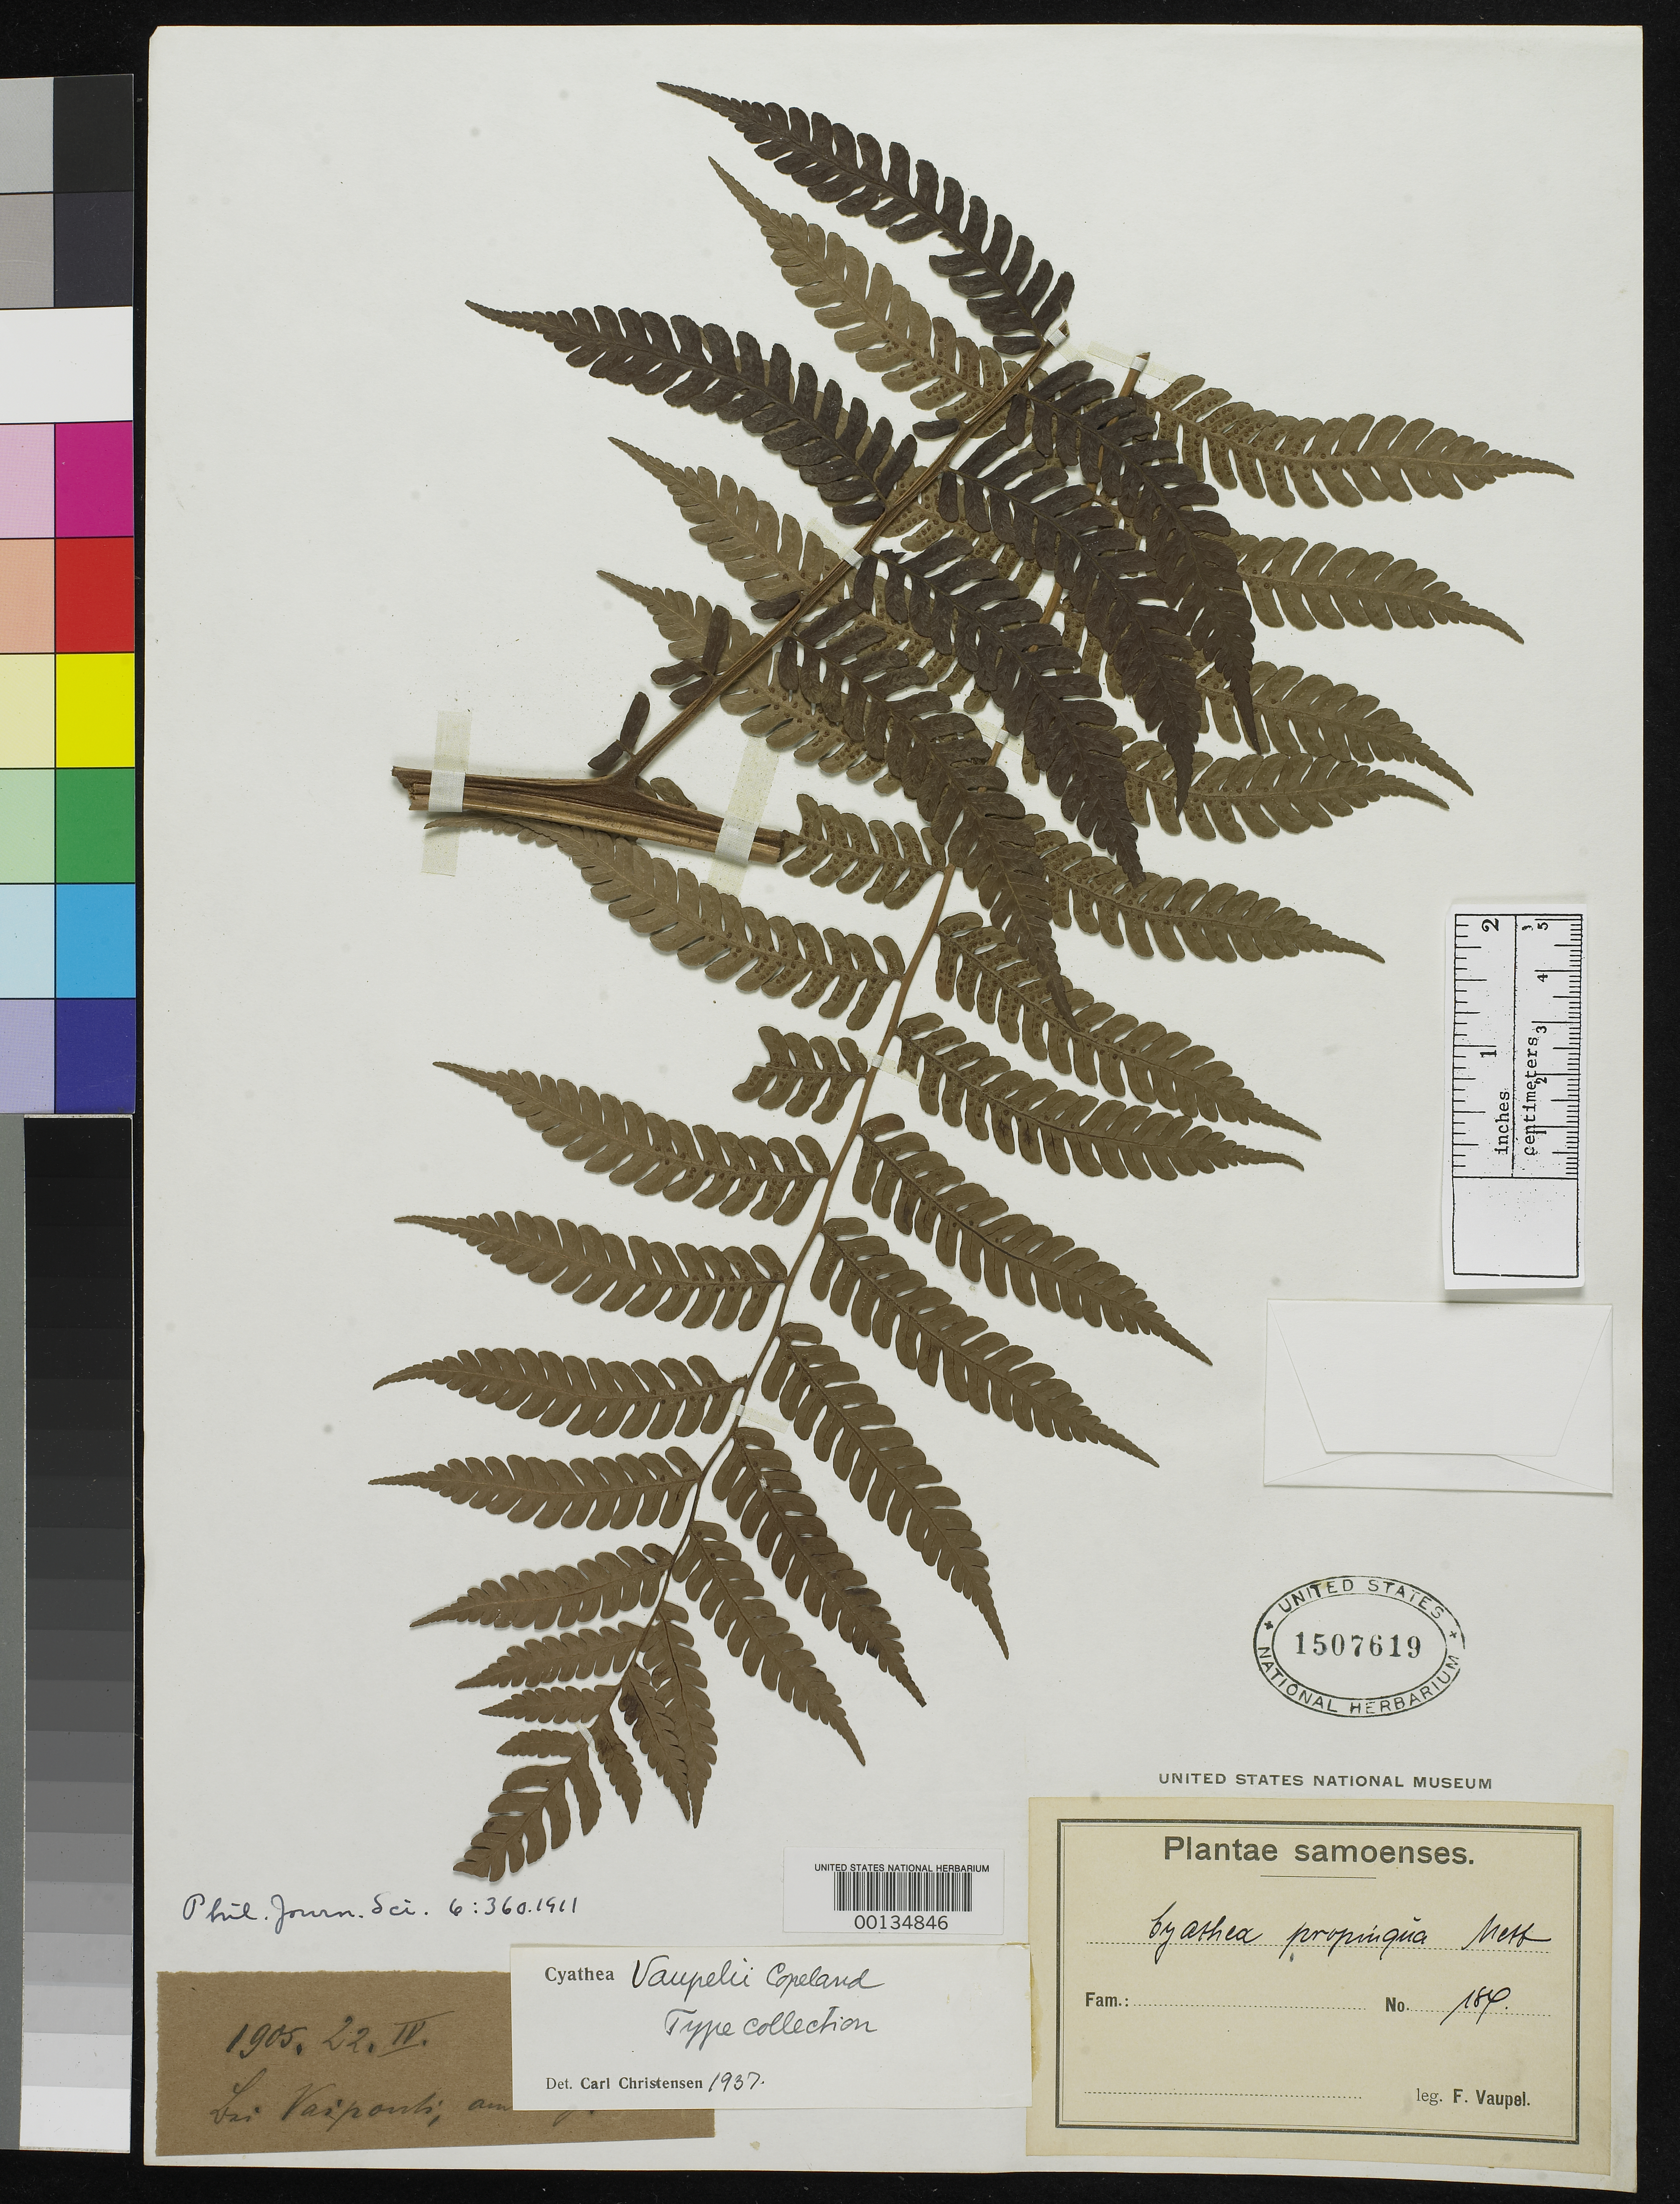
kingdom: Plantae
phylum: Tracheophyta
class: Polypodiopsida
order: Cyatheales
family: Cyatheaceae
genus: Cyathea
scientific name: Cyathea vaupelii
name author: Copel.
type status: Isotype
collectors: F. Vaupel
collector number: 184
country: Samoa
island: Savai'i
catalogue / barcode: US 1507619